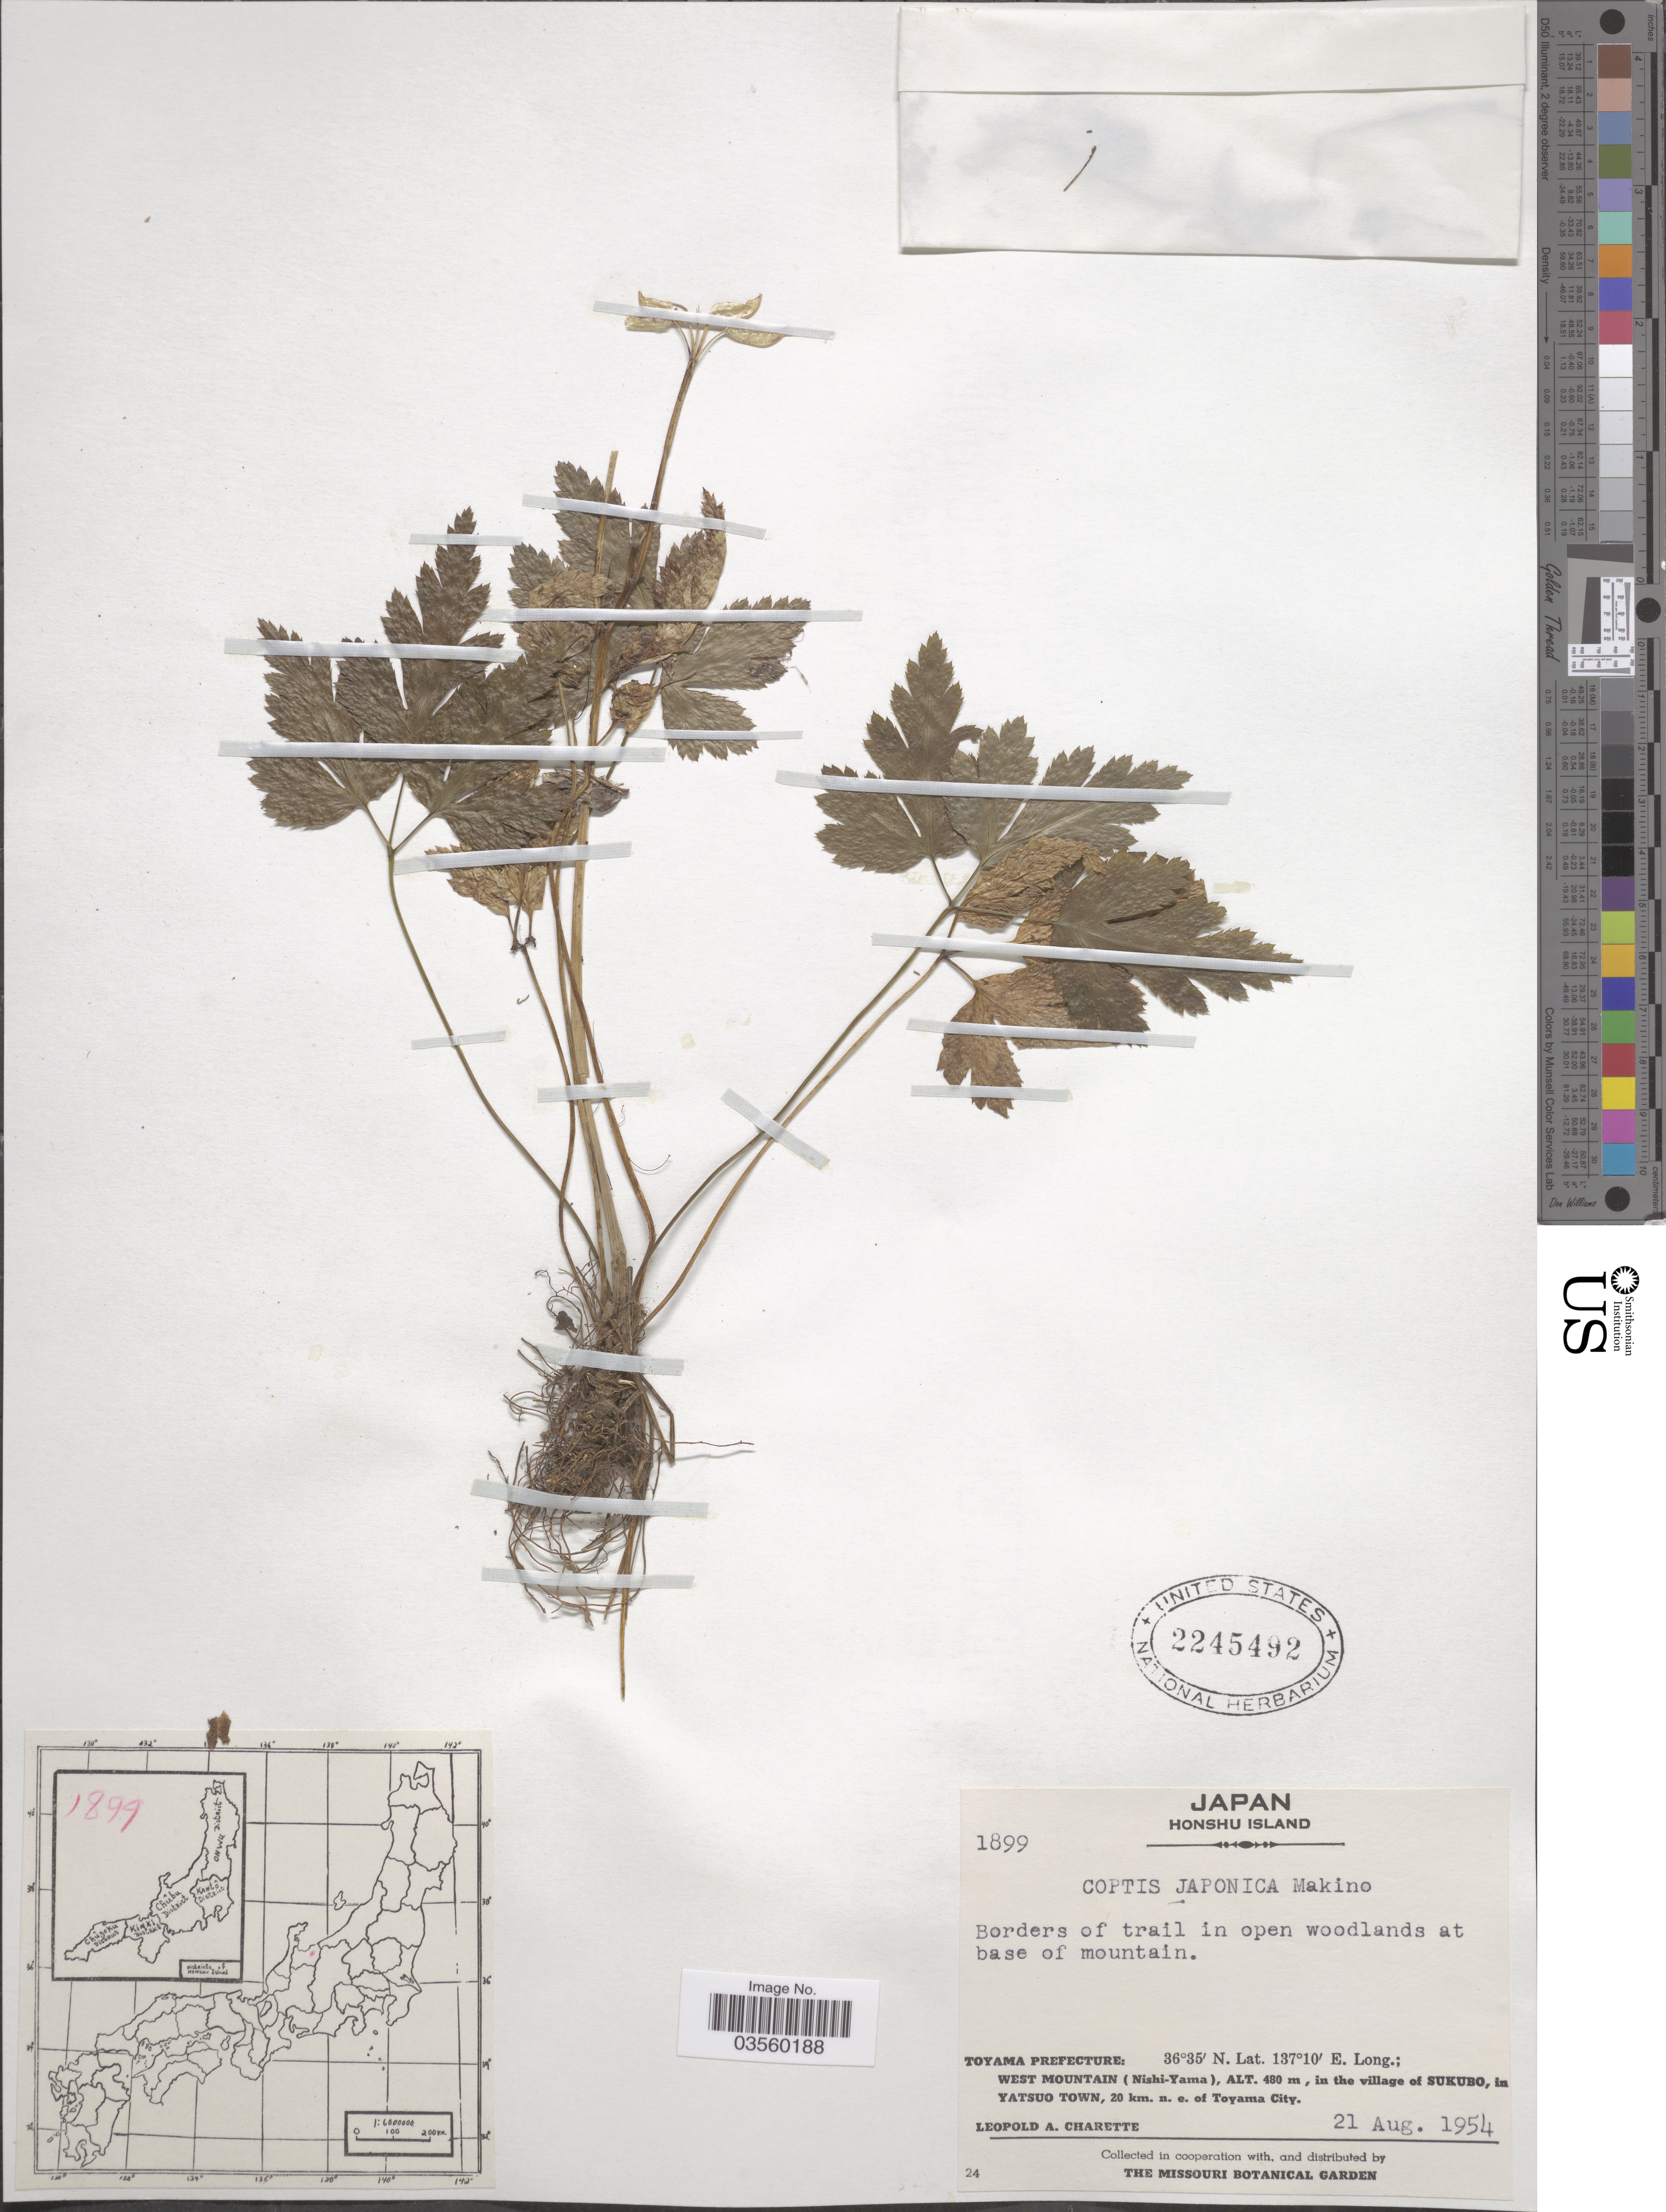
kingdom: Plantae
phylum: Tracheophyta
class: Magnoliopsida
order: Ranunculales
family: Ranunculaceae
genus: Coptis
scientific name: Coptis japonica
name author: (Thunb.) Makino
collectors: L. A. Charette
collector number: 1899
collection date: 1954-08-21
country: Japan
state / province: Toyama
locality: Honshu Island. Toyama Prefecture: West Mountain (Nishi-Yama), in the village of Sukubo, in Yatsuo Town, 20 km. n. e. of Toyama City.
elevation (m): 480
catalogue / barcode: US 2245492